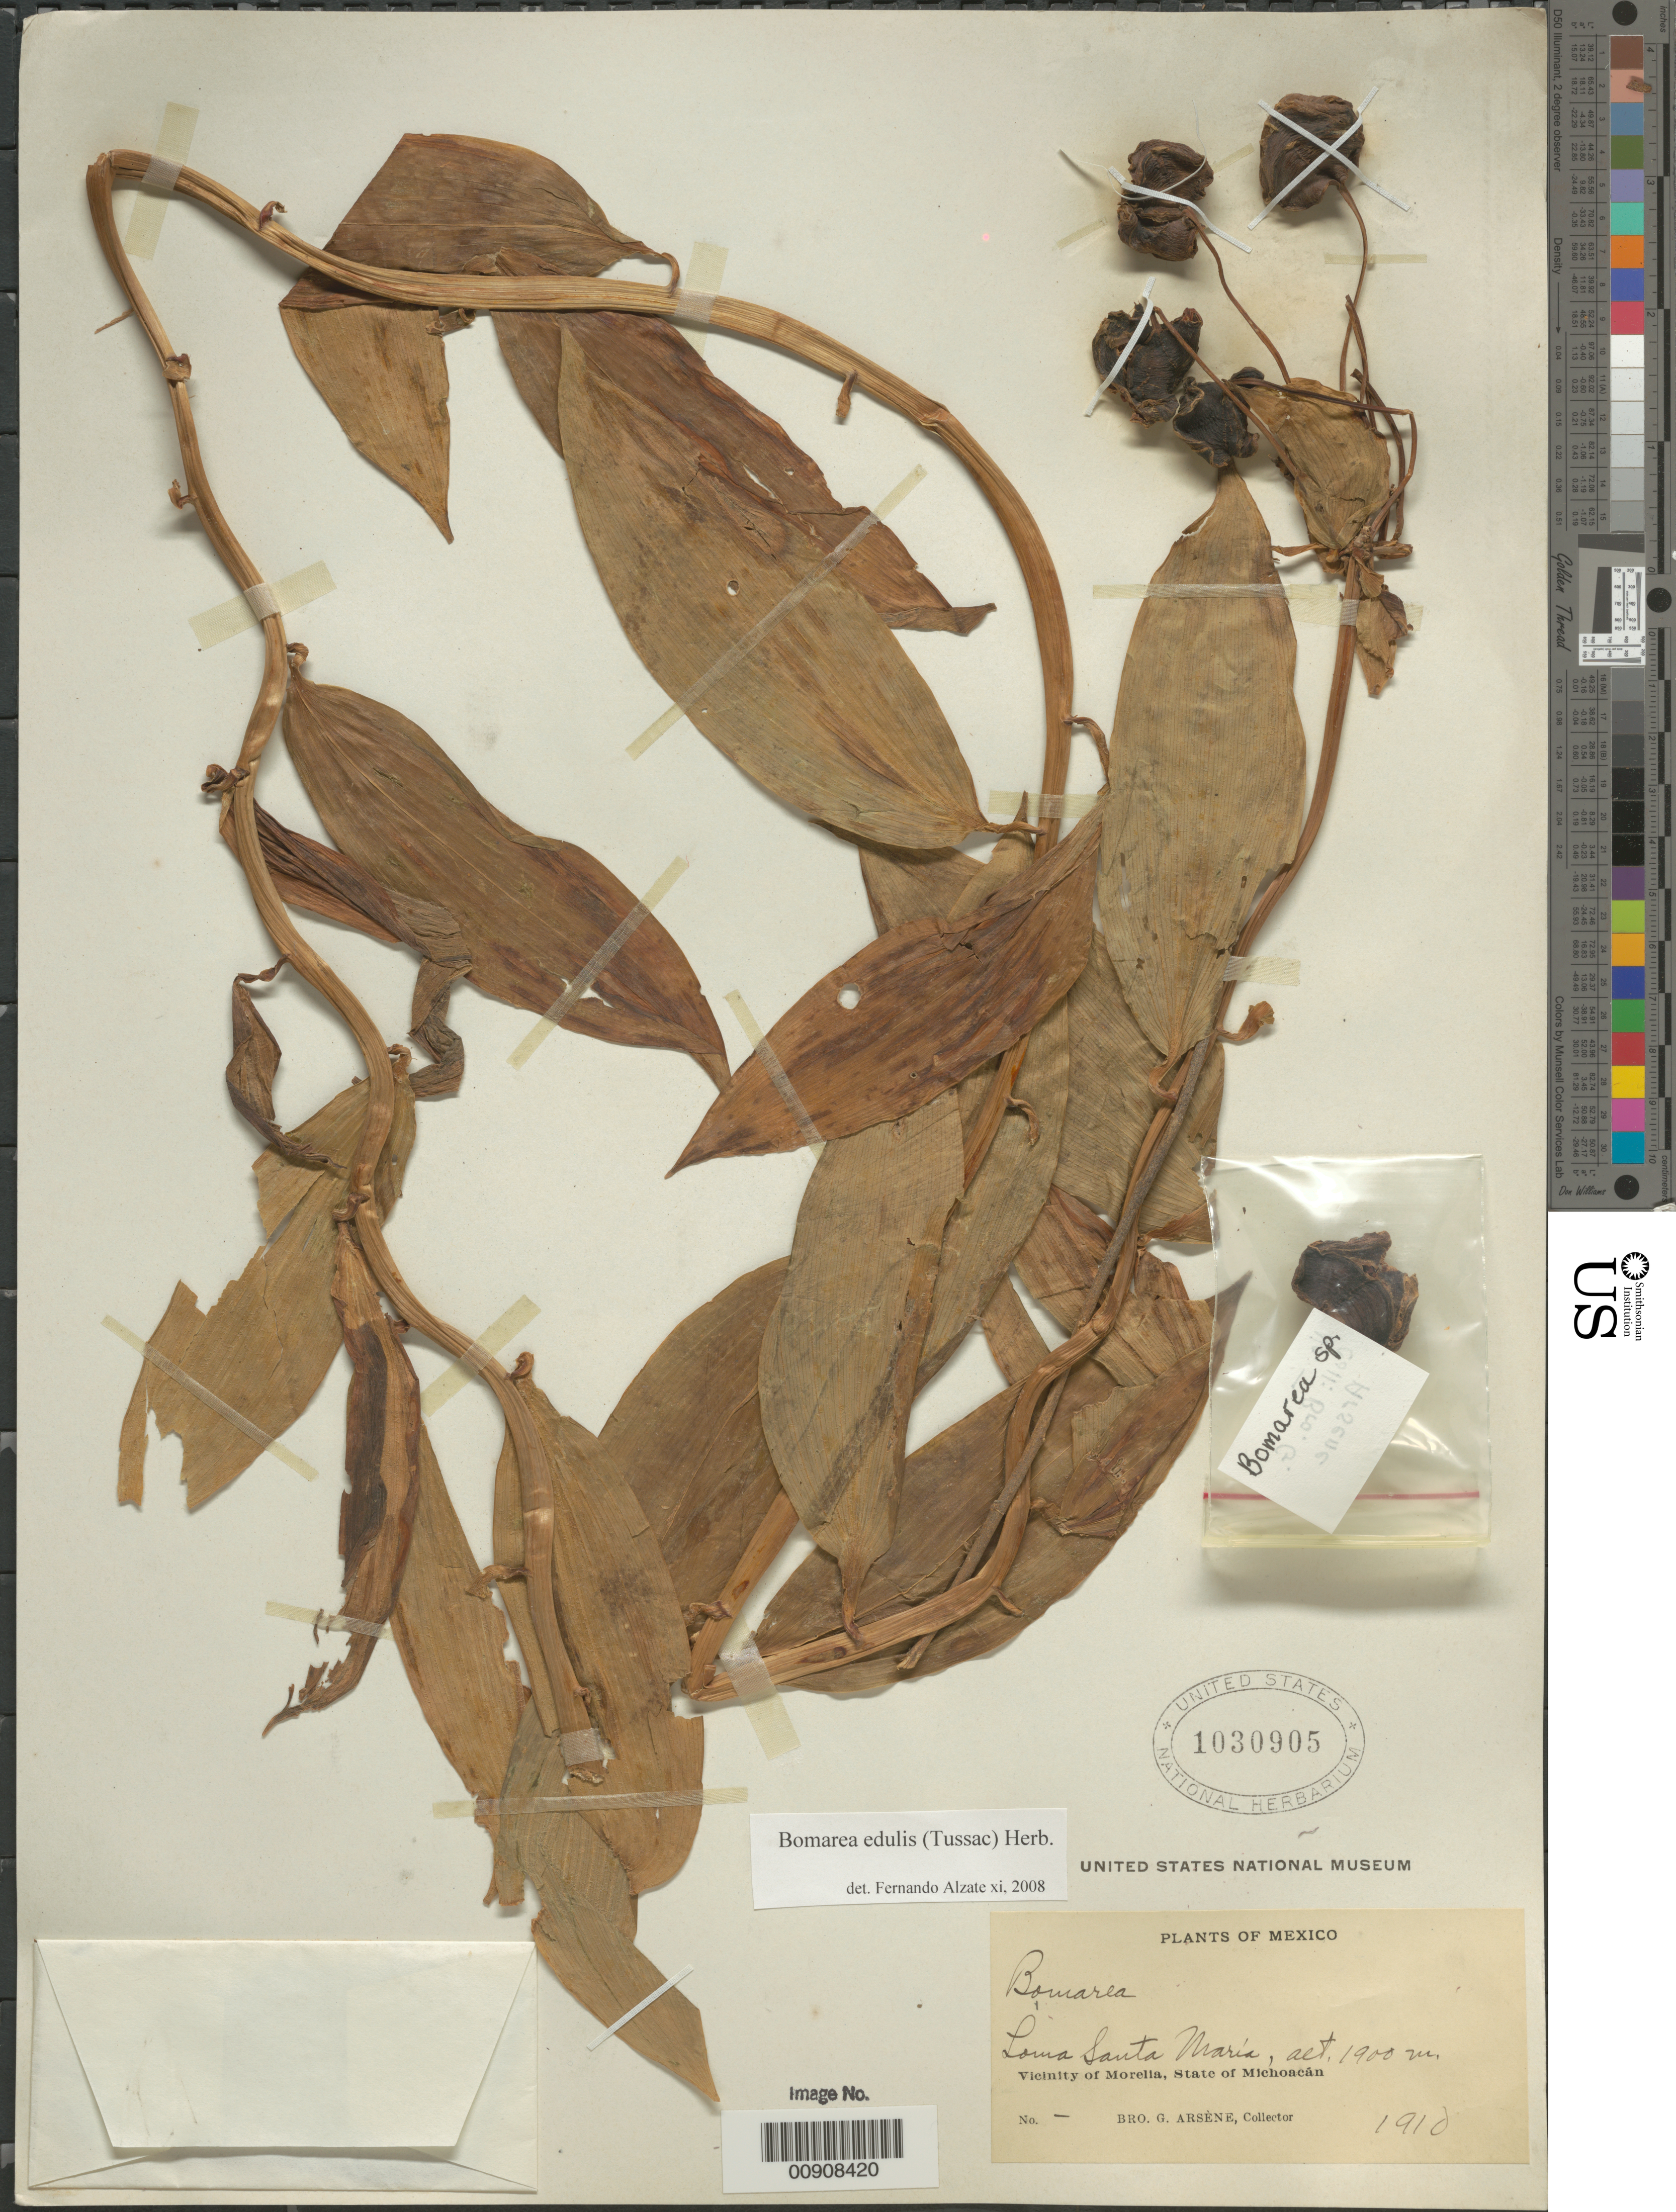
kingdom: Plantae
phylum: Tracheophyta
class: Liliopsida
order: Liliales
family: Alstroemeriaceae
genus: Bomarea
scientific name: Bomarea sp.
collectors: Bro. G. Arsène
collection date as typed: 1910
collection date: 1910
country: Mexico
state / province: Michoacán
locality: Loma Santa María. Vicinity of Morelia, State of Michoacán.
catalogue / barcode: US 1030905